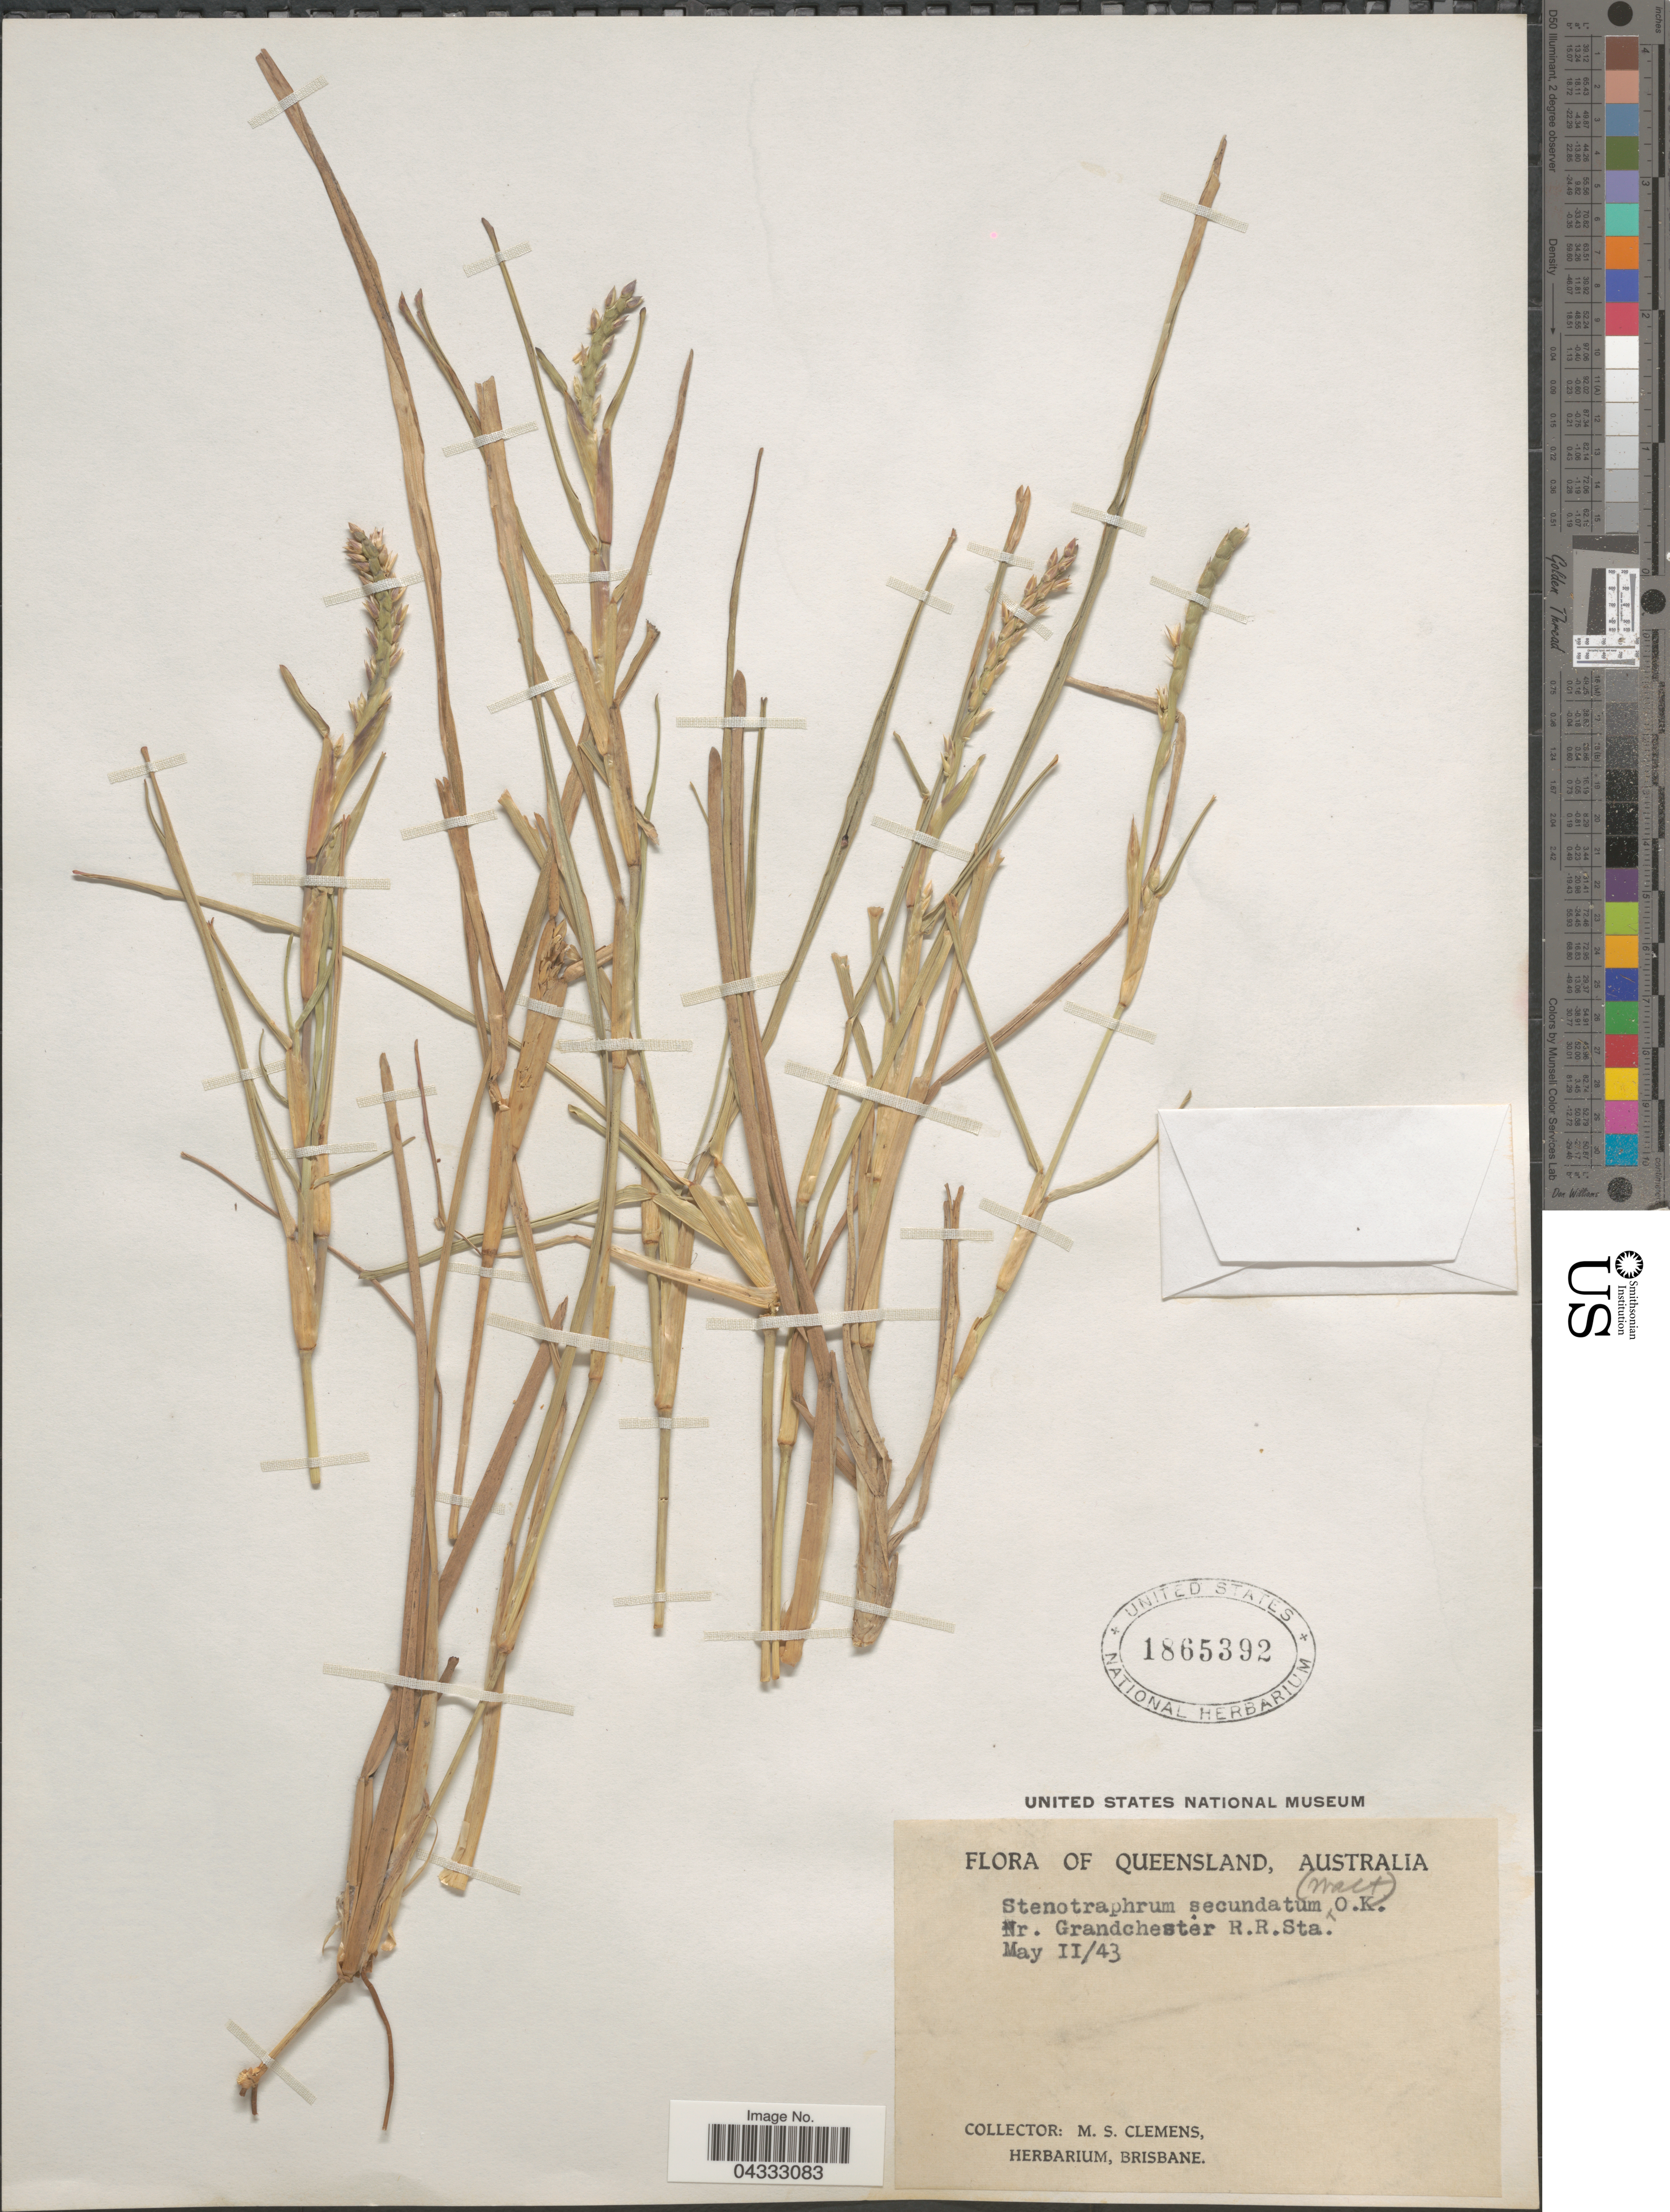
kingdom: Plantae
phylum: Tracheophyta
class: Liliopsida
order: Poales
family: Poaceae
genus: Stenotaphrum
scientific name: Stenotaphrum secundatum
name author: (Walter) Kuntze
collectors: M. S. Clemens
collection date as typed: Transcribed d/m/y: 11/5/43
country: Australia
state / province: Queensland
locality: Nr. Grandchester R.R.Sta.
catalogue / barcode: US 1865392